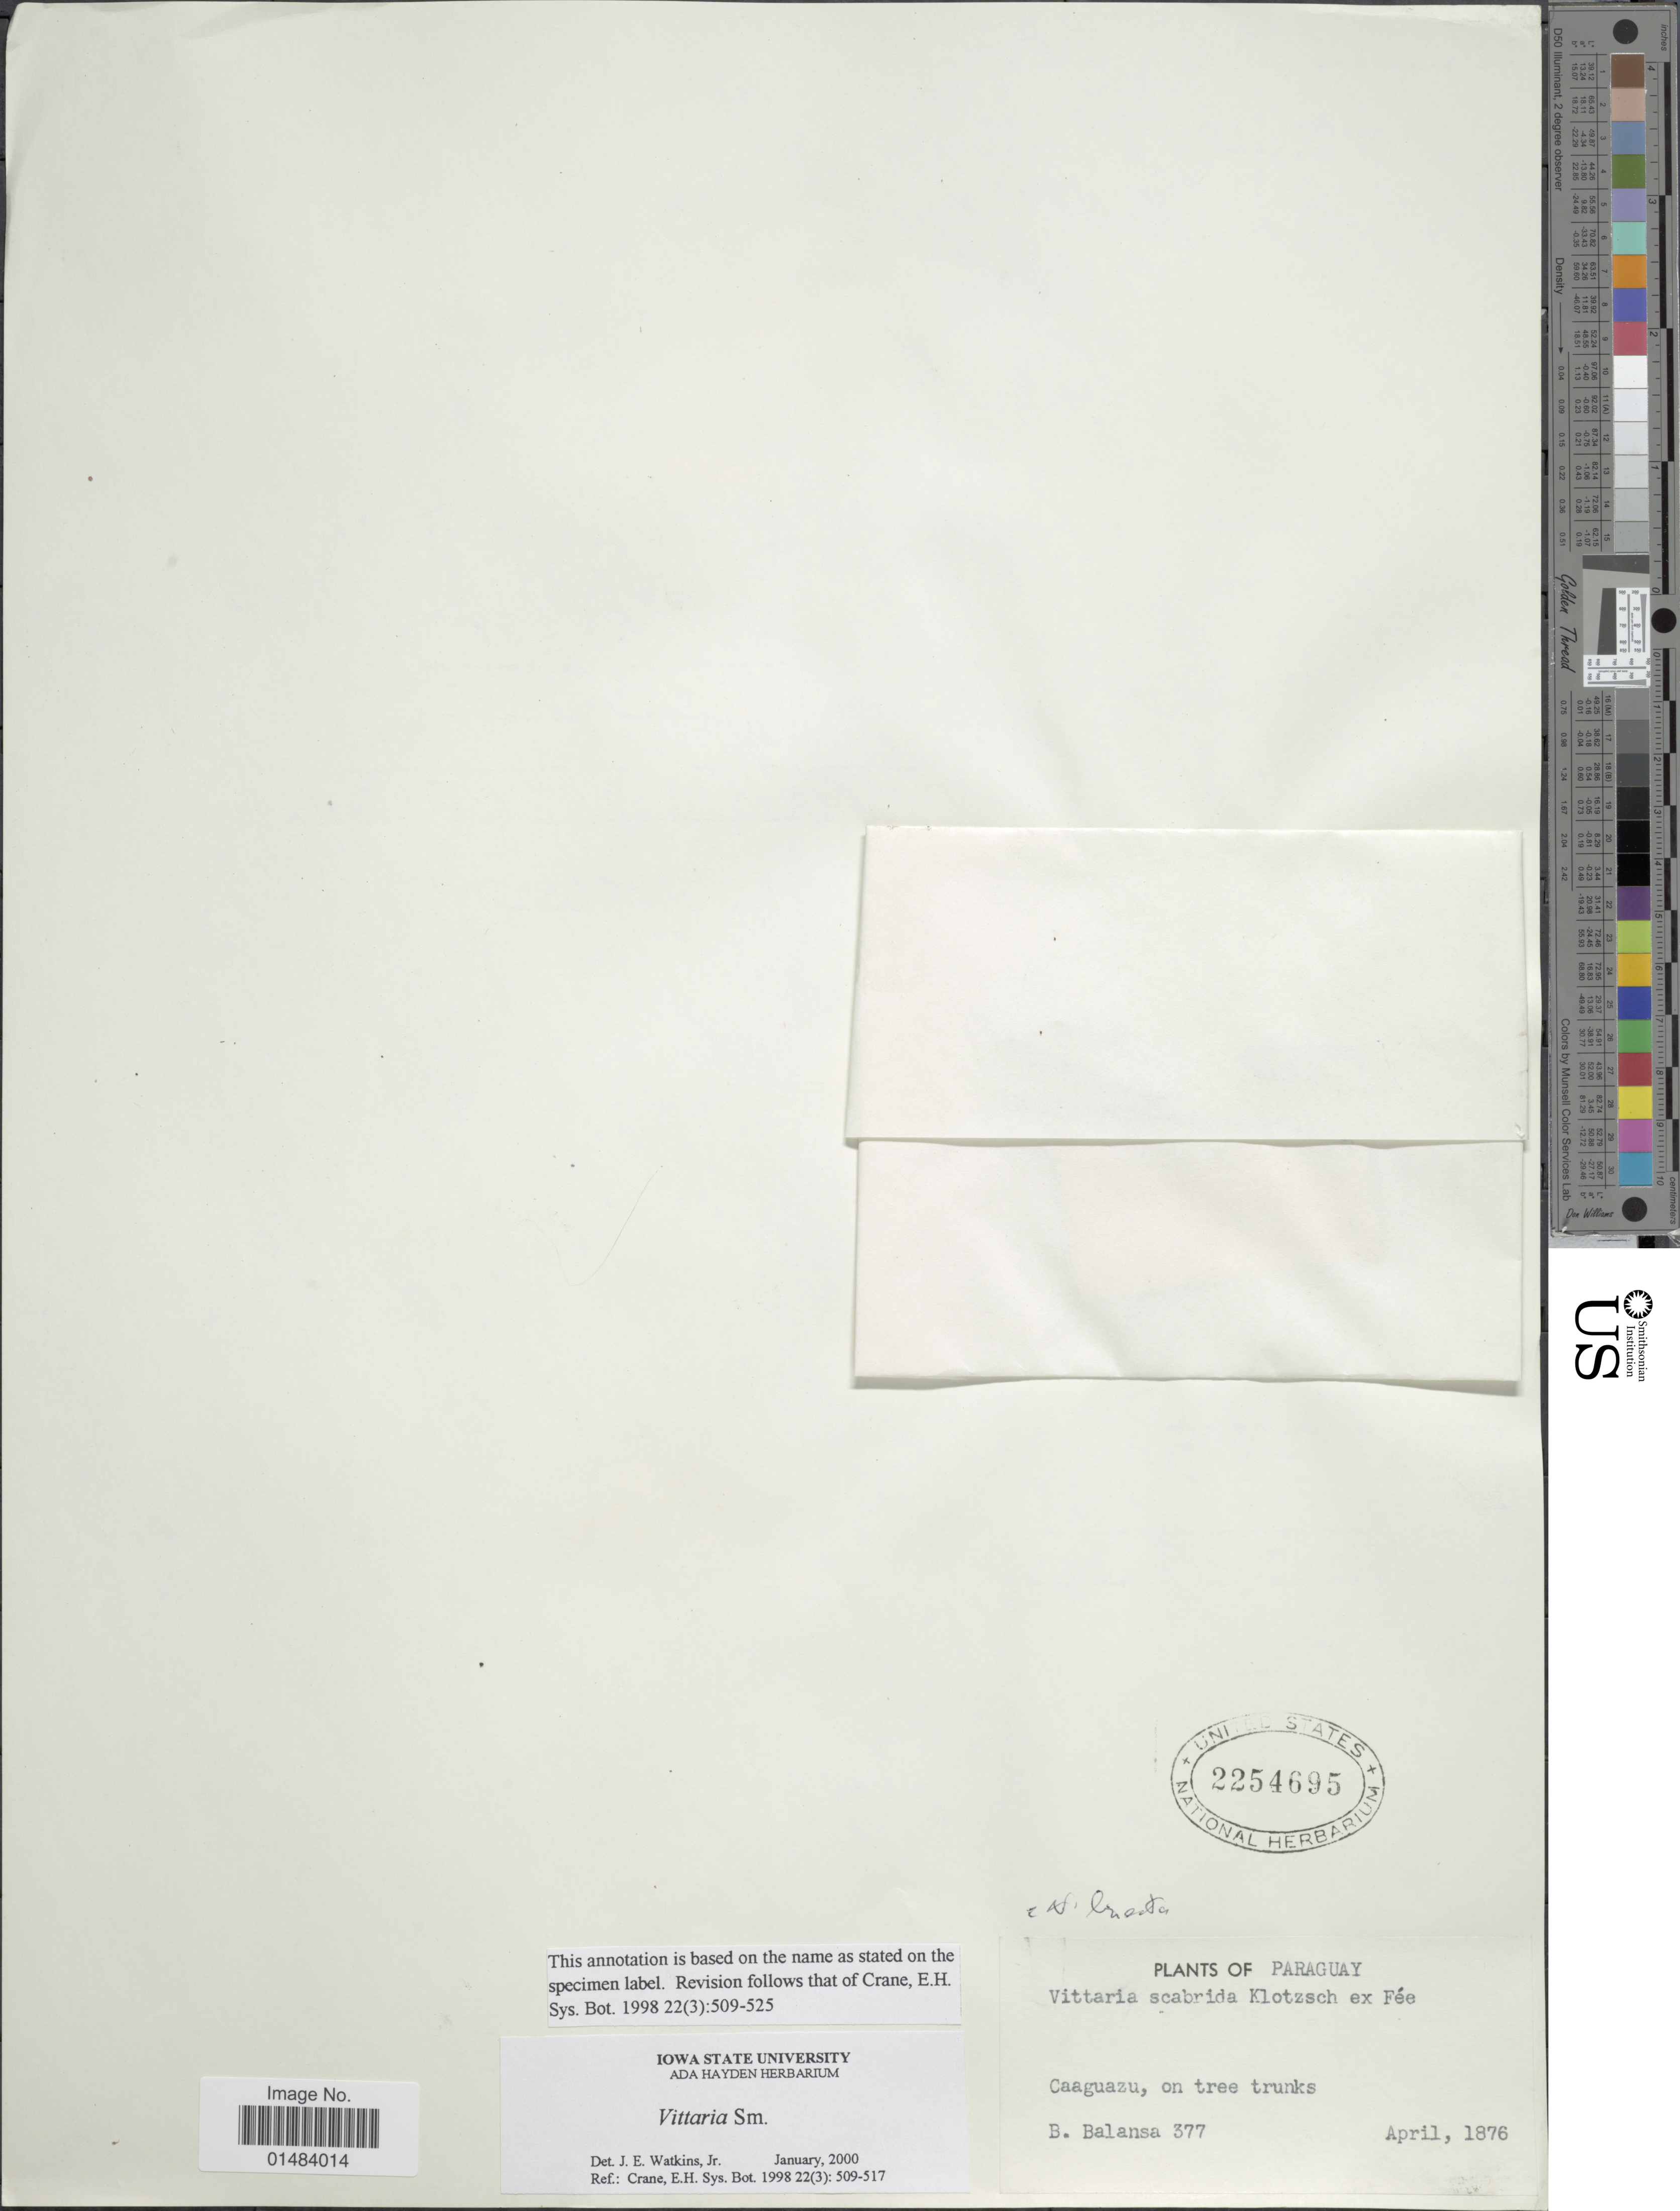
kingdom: Plantae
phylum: Tracheophyta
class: Polypodiopsida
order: Polypodiales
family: Pteridaceae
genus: Vittaria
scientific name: Vittaria lineata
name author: (L.) Sm.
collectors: B. Balansa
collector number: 377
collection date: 1876-04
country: Paraguay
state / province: Caaguazu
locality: Paraguay, Caaguazu, on tree trunks.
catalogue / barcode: US 2254695